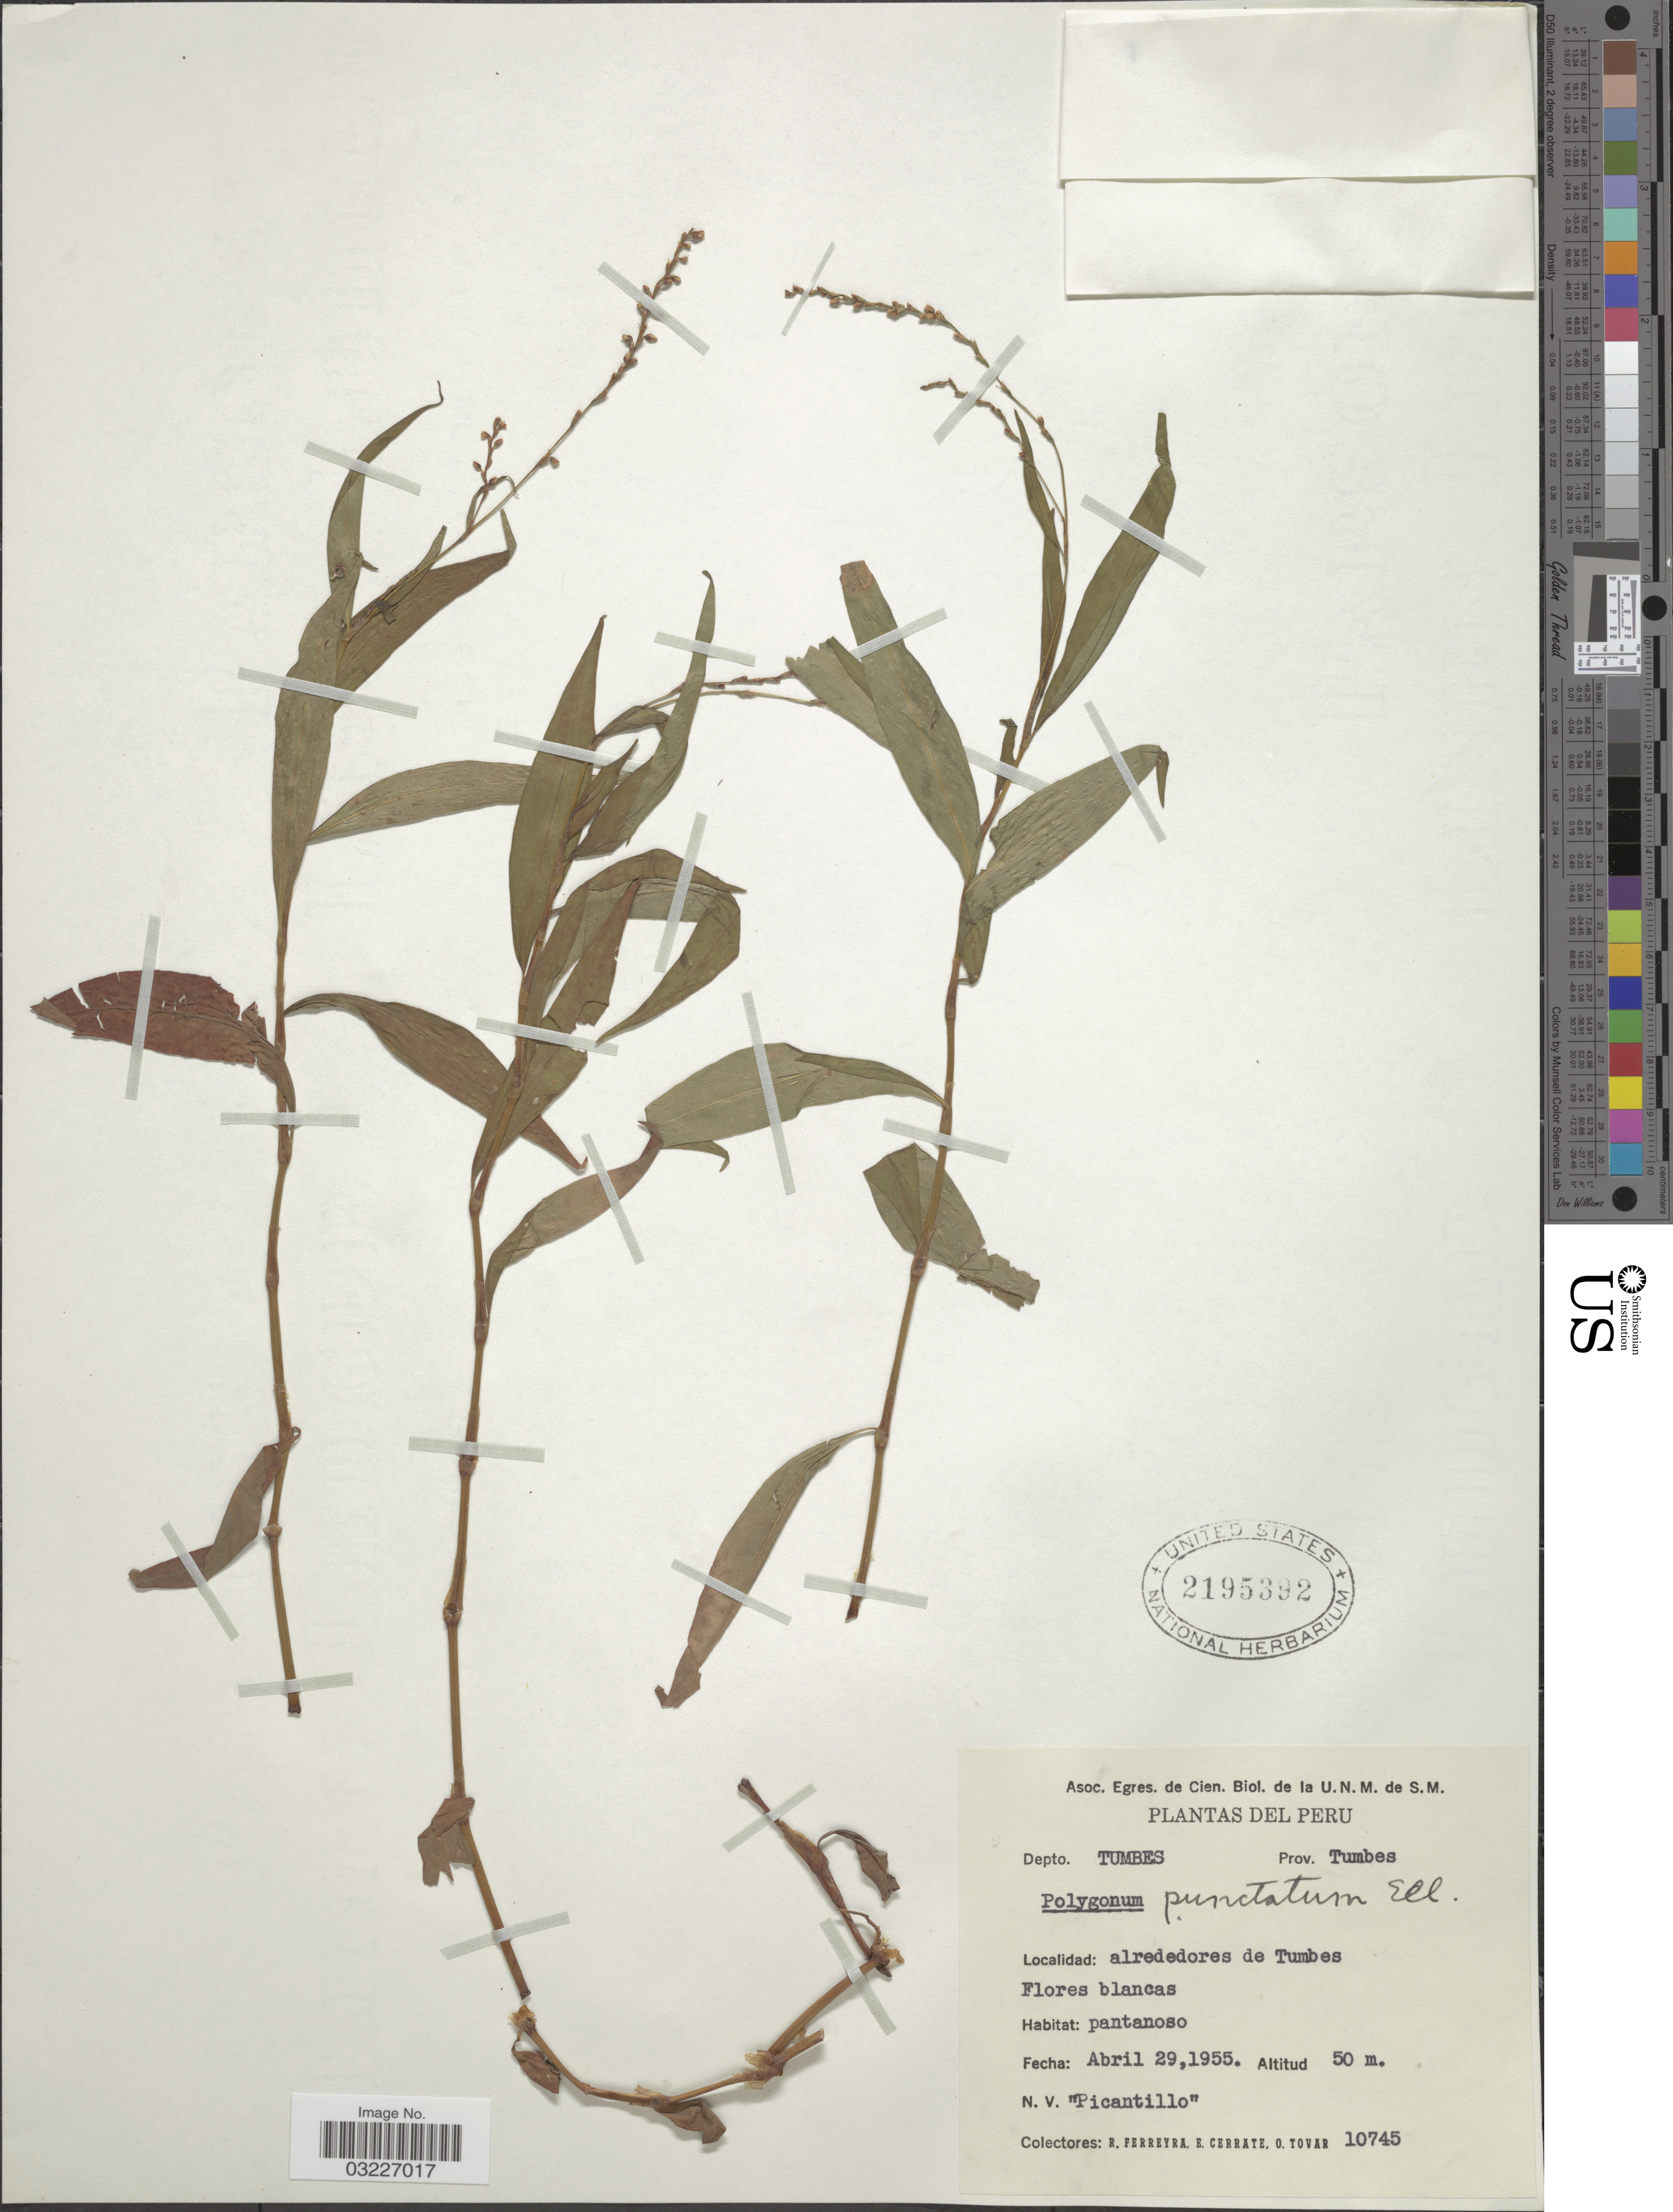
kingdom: Plantae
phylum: Tracheophyta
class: Magnoliopsida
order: Caryophyllales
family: Polygonaceae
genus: Polygonum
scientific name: Polygonum opelousanum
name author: Riddell ex Small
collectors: R. A. Ferreyra, E. Cerrate & Ó. Tovar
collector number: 10745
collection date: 1955-04-29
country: Peru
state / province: Tumbes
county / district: Tumbes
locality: Depto. Tumbes, Prov. Tumbes, alrededores de Tumbes.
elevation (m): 50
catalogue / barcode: US 2195392